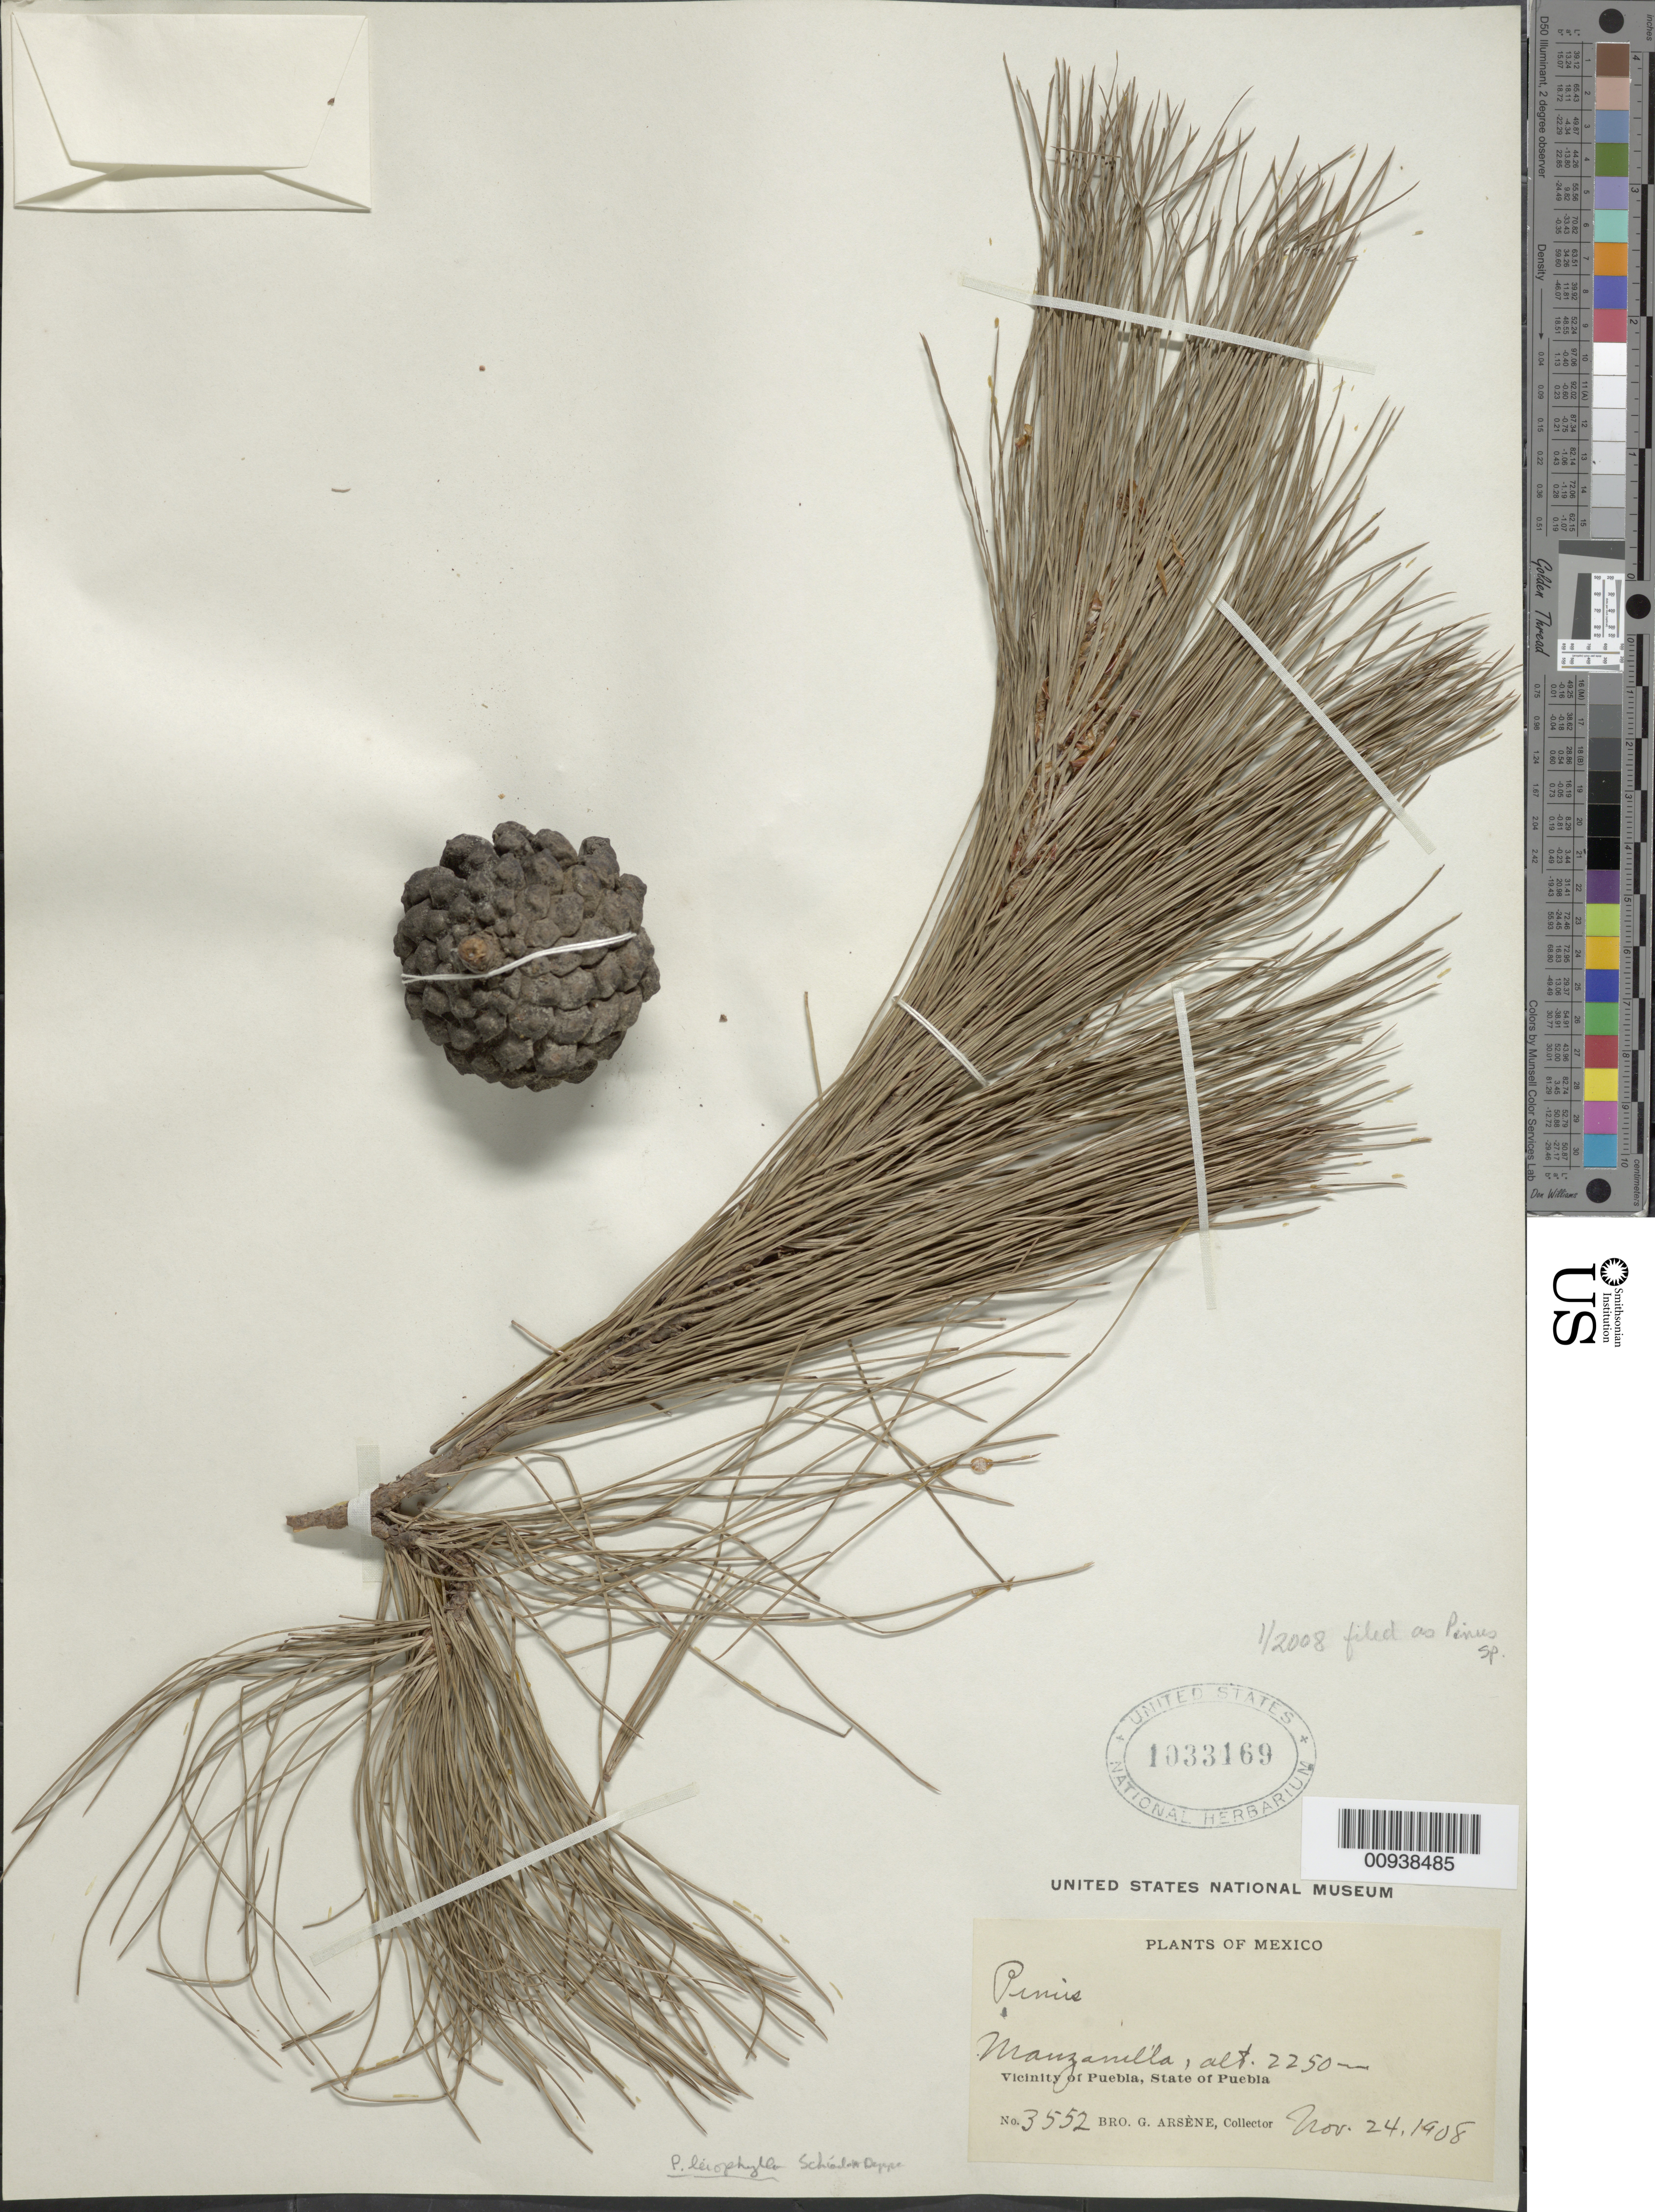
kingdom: Plantae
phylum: Tracheophyta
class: Pinopsida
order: Pinales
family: Pinaceae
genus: Pinus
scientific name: Pinus sp.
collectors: Bro. G. Arsène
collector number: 3552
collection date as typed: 24 Nov 1908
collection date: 1908-11-24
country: Mexico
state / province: Puebla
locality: Manzanilla. Vicinity of Puebla, State of Puebla.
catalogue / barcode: US 1033169